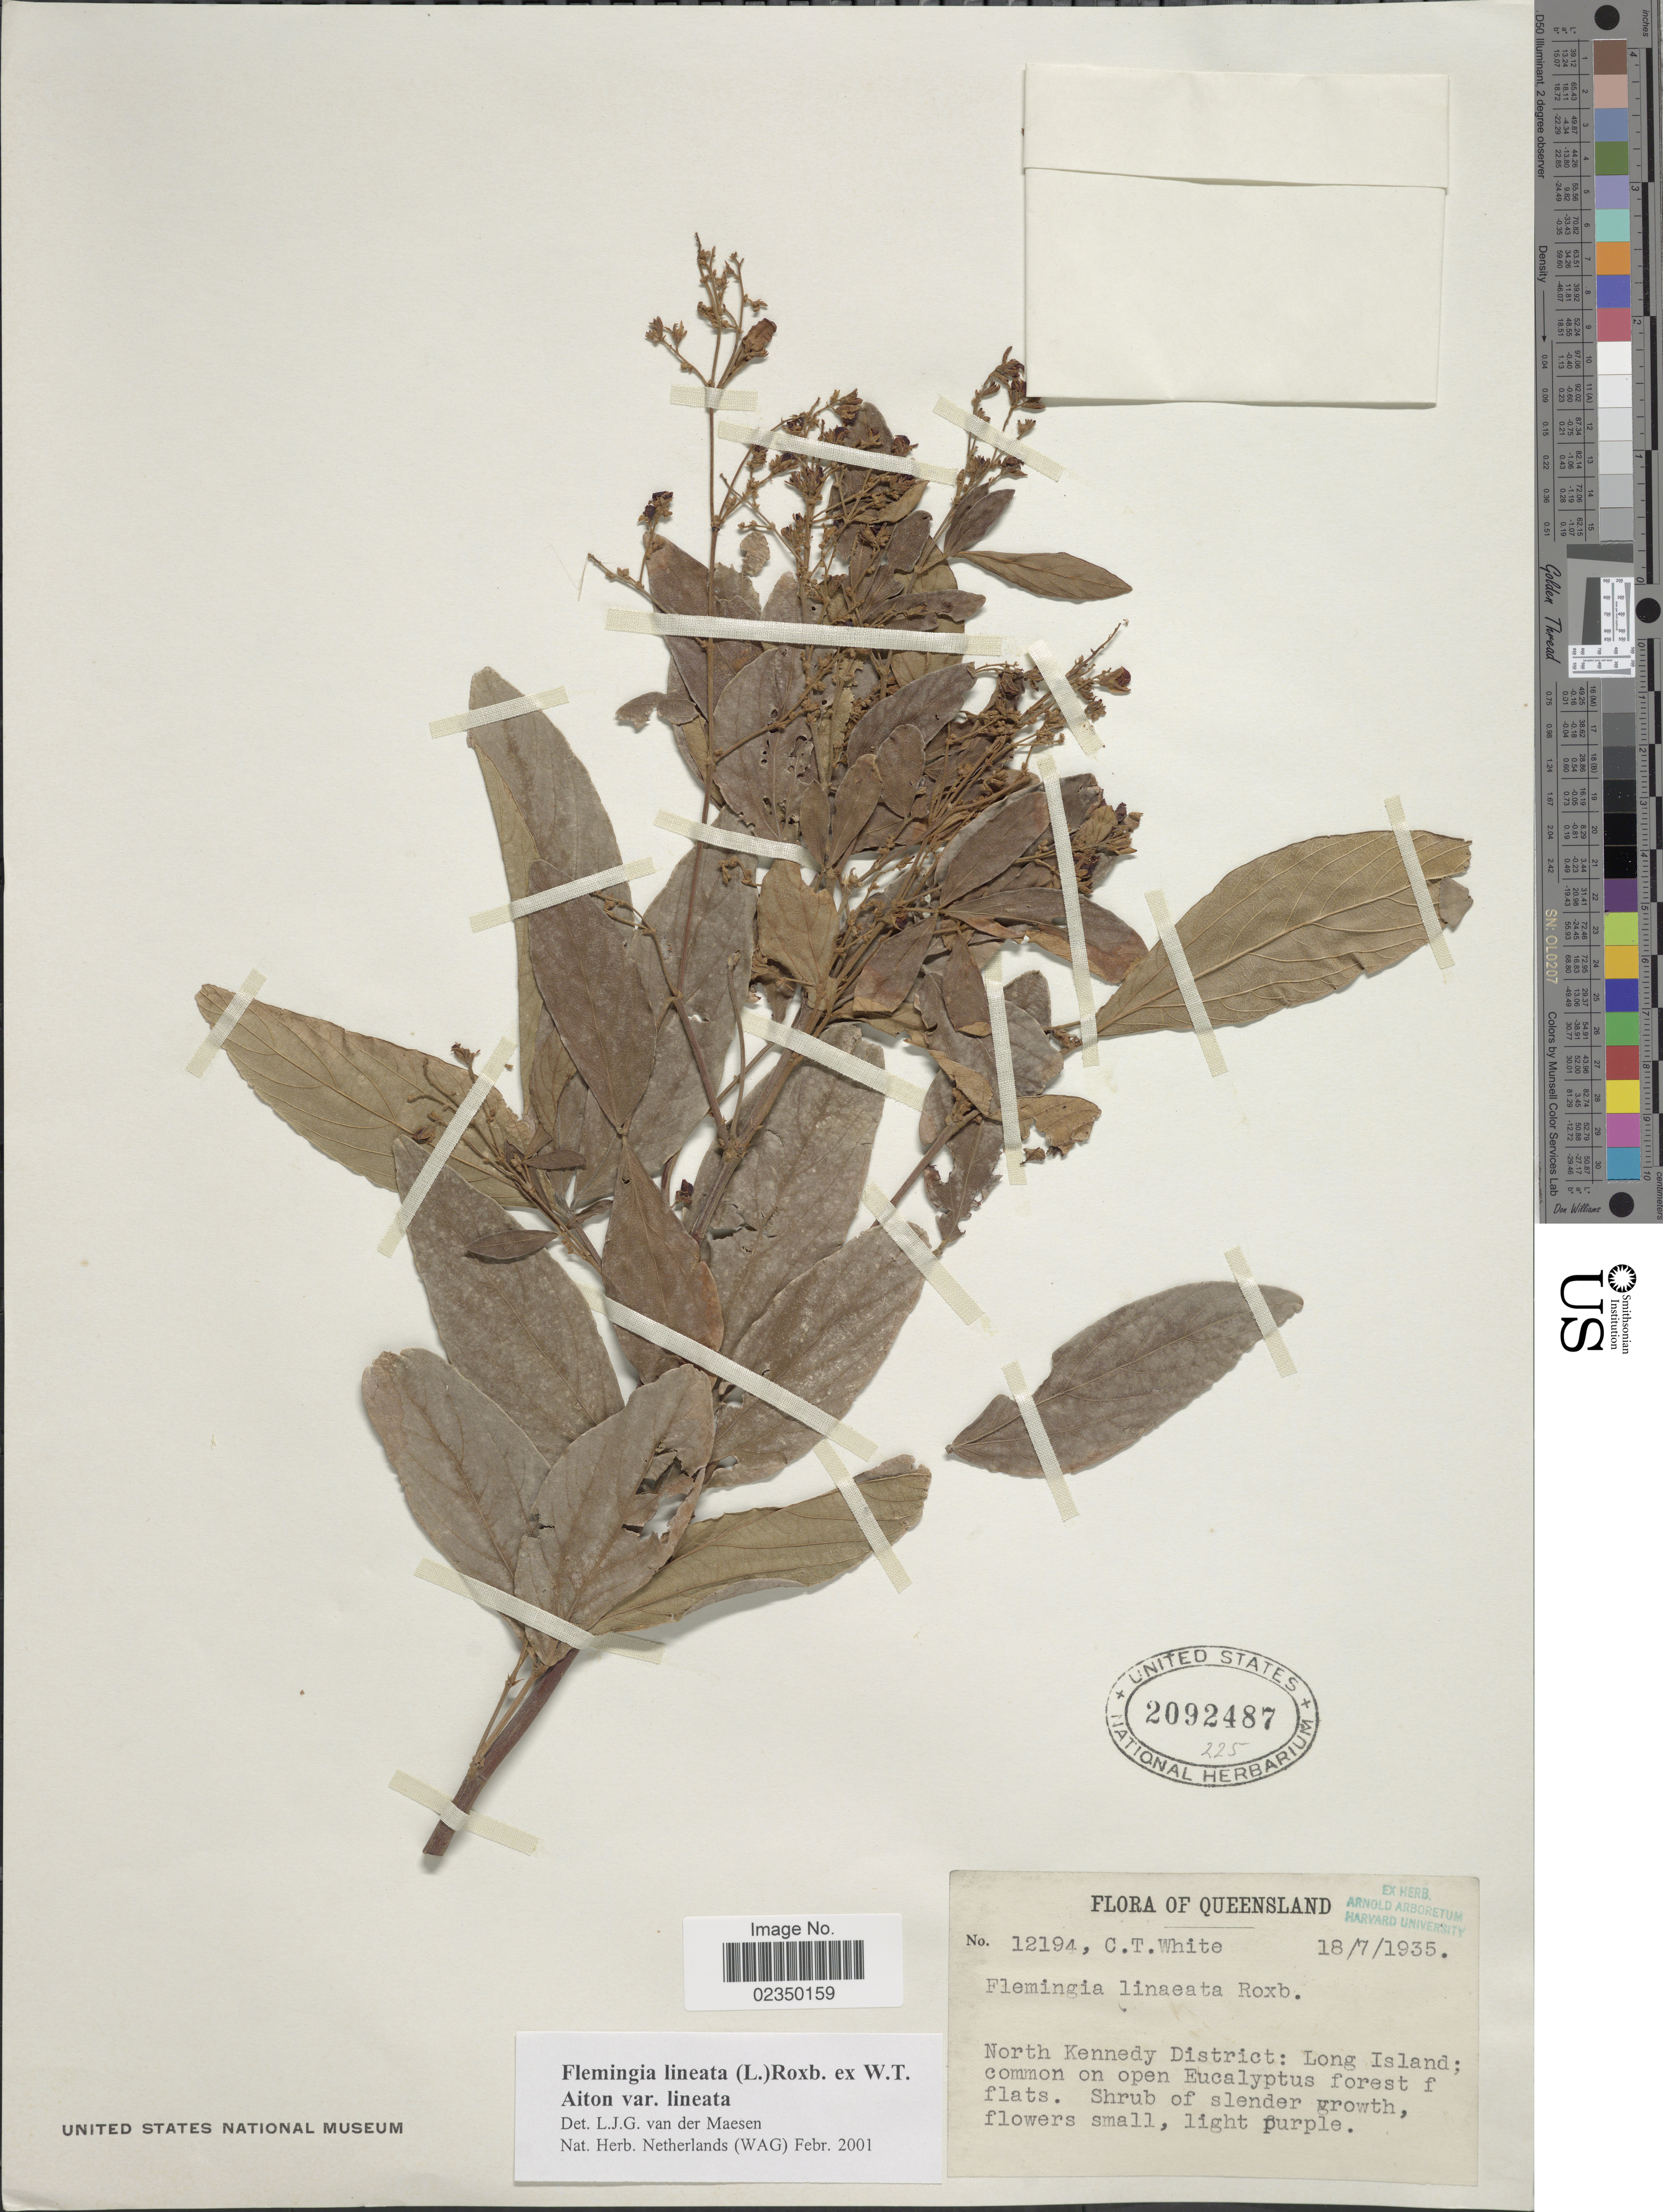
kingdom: Plantae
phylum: Tracheophyta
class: Magnoliopsida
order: Fabales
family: Fabaceae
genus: Flemingia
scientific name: Flemingia lineata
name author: (L.) Roxb.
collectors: C. T. White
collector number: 12194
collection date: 1935-07-18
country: Australia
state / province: Queensland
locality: North Kennedy District, Long Island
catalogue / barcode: US 2092487